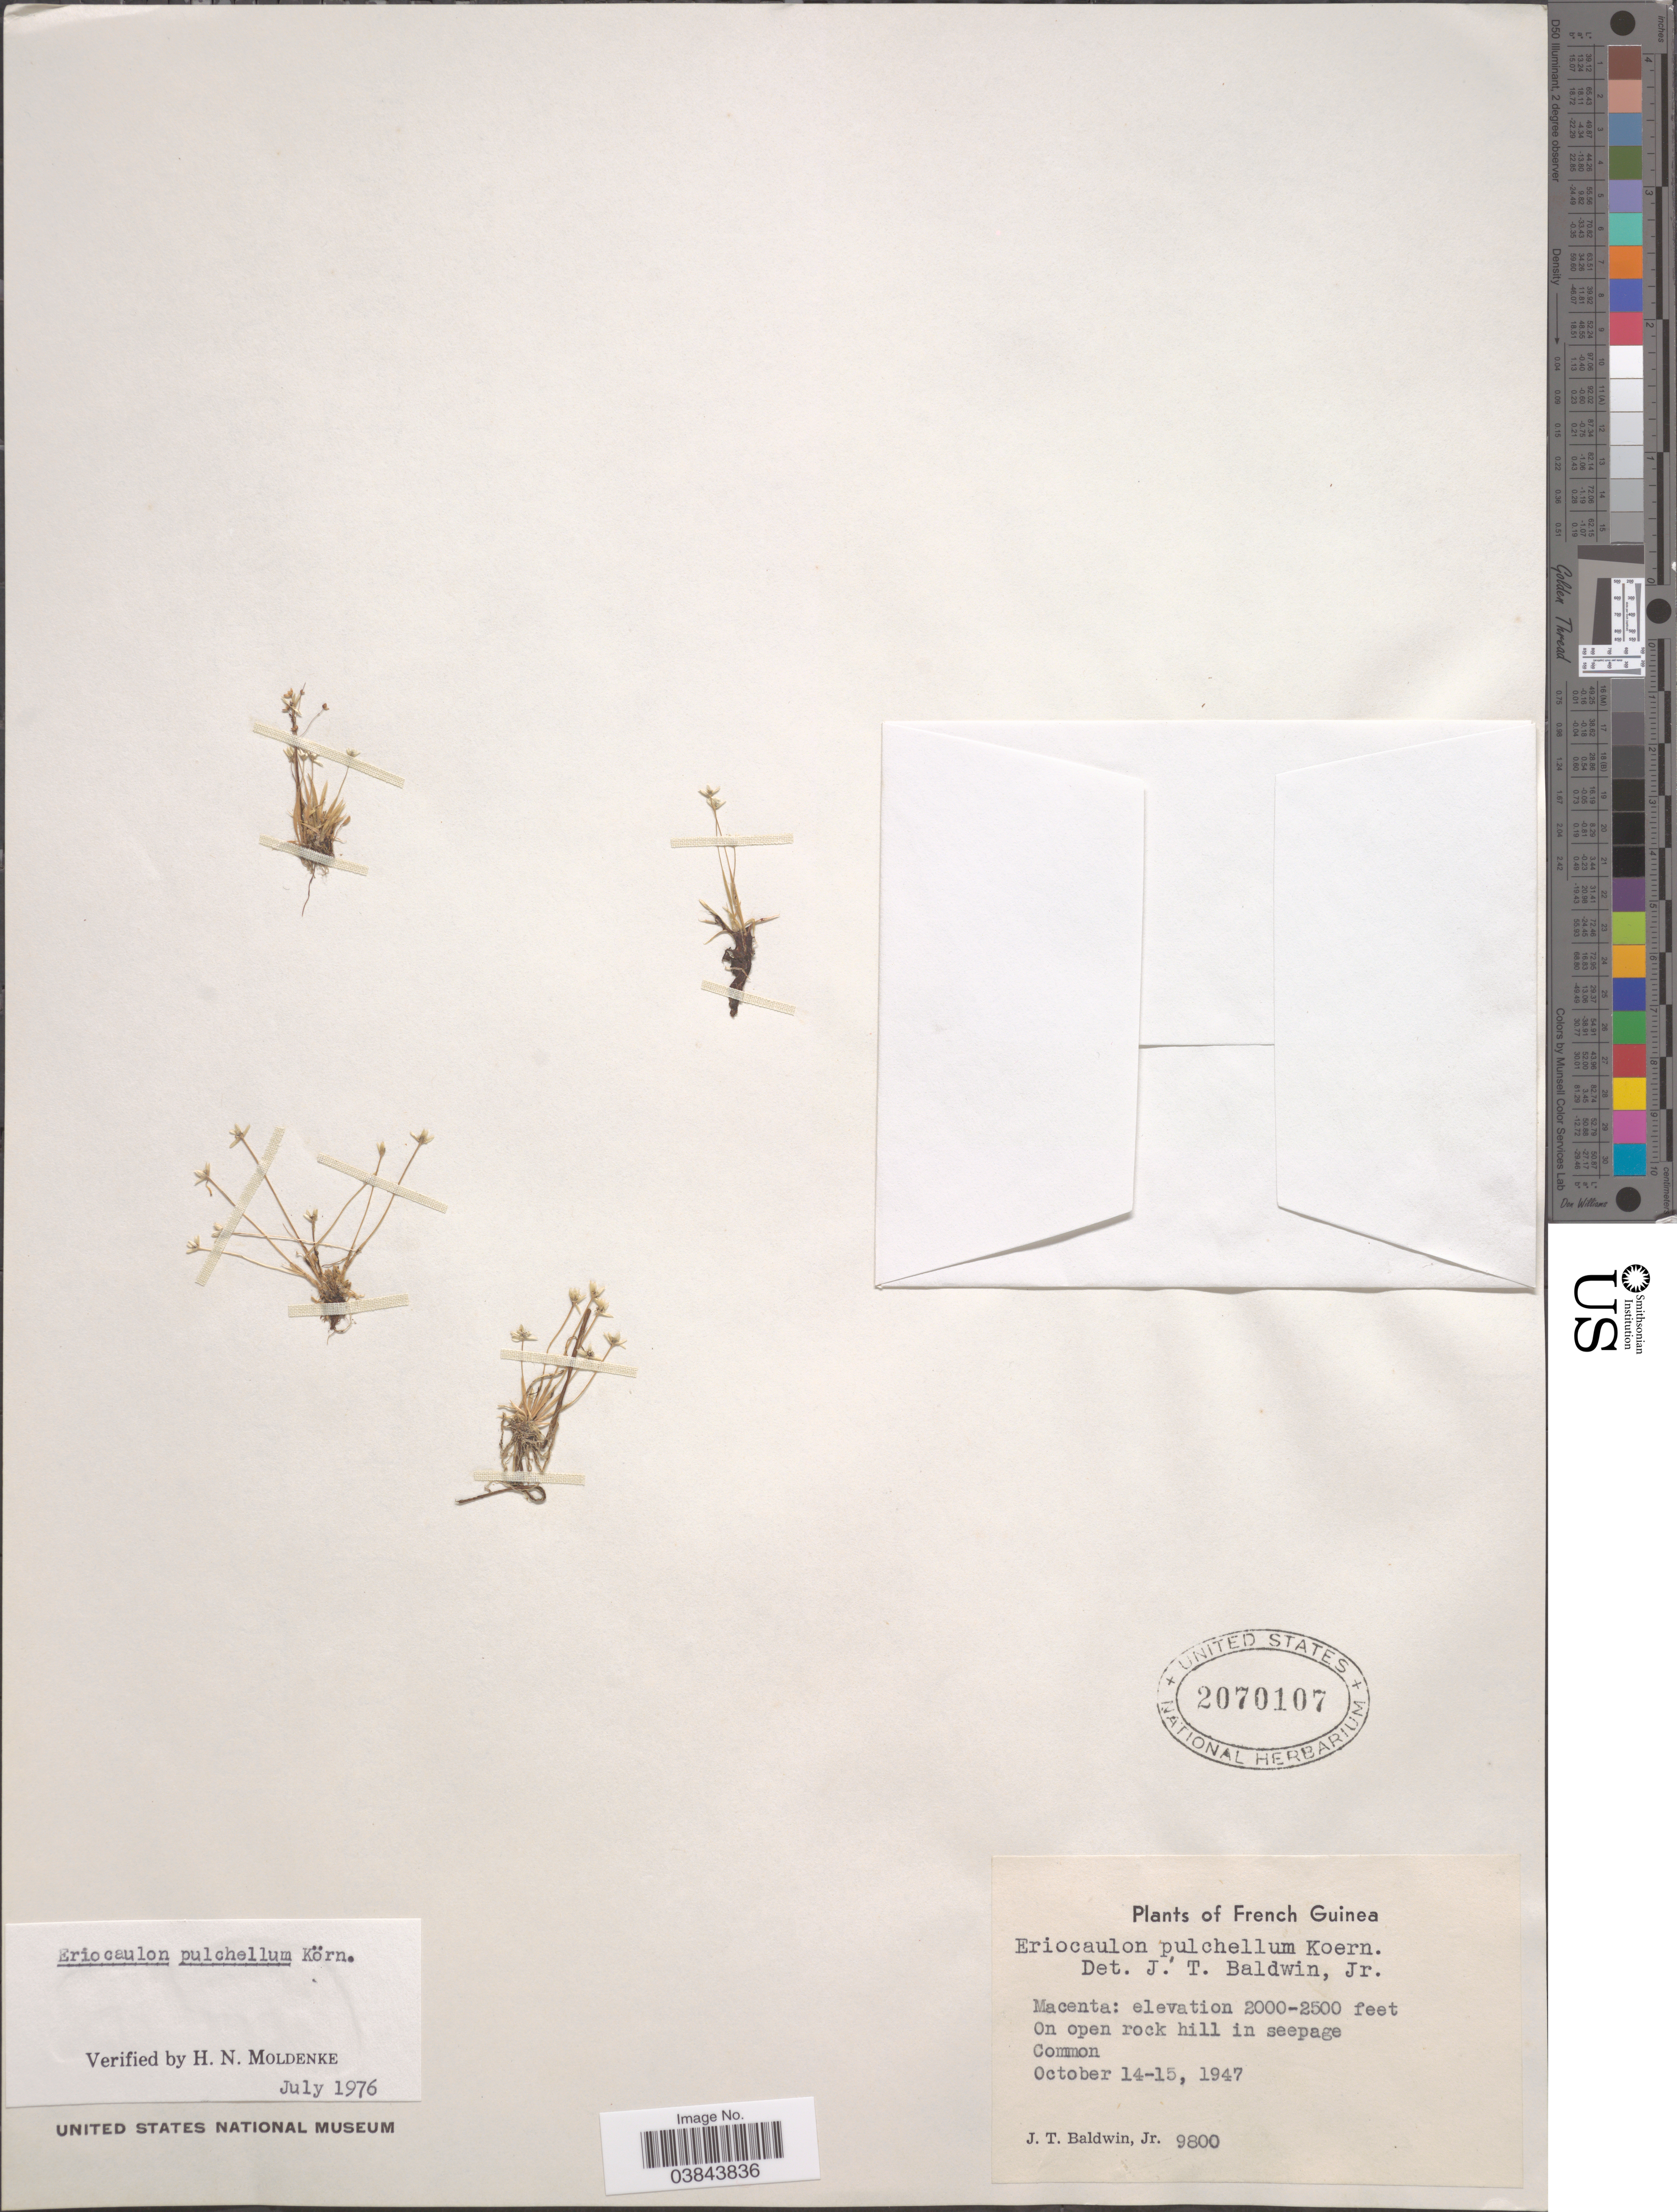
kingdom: Plantae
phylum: Tracheophyta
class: Liliopsida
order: Poales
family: Eriocaulaceae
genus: Eriocaulon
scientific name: Eriocaulon pulchellum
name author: Körn.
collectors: J. T. Baldwin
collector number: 9800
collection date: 1947-10-14/1947-10-15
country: Guinea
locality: French Guinea. Macenta: On open rock hill in seepage.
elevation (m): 610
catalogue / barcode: US 2070107